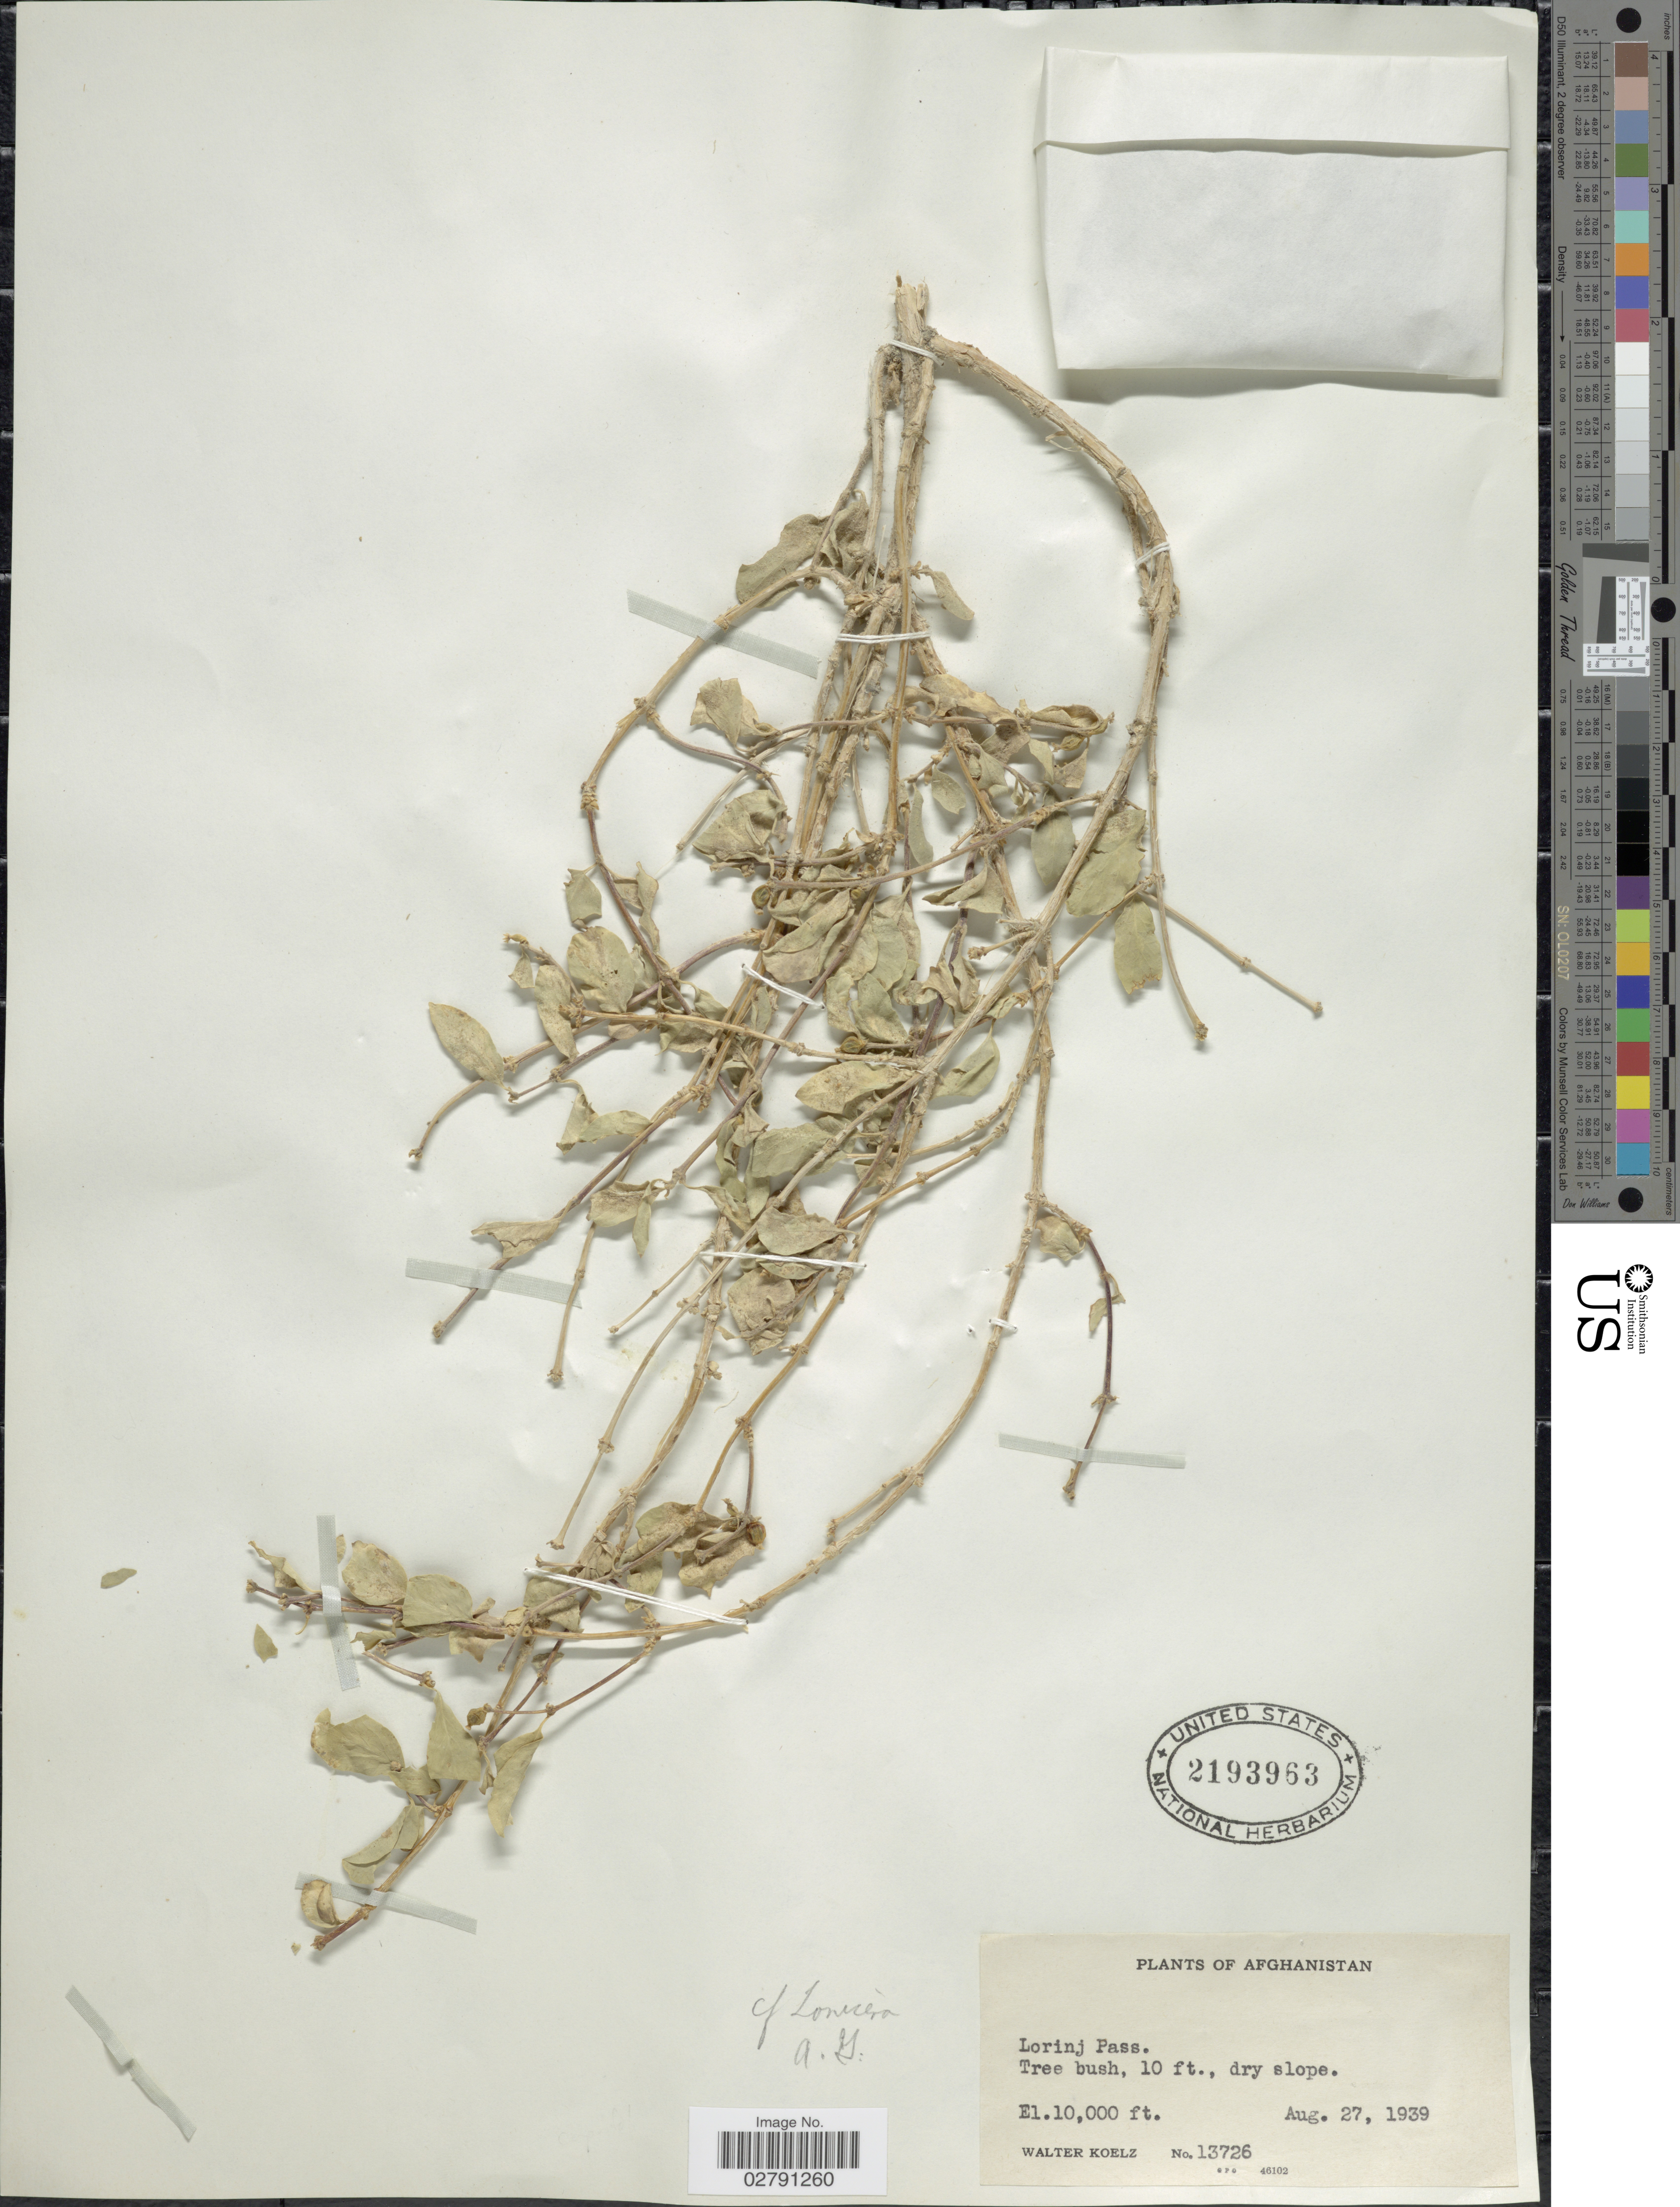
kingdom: Plantae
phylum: Tracheophyta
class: Magnoliopsida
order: Dipsacales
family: Caprifoliaceae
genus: Lonicera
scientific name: Lonicera sp.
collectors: W. N. Koelz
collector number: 13726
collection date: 1939-08-27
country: Afghanistan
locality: Lorinj Pass.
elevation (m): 3048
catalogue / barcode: US 2193963